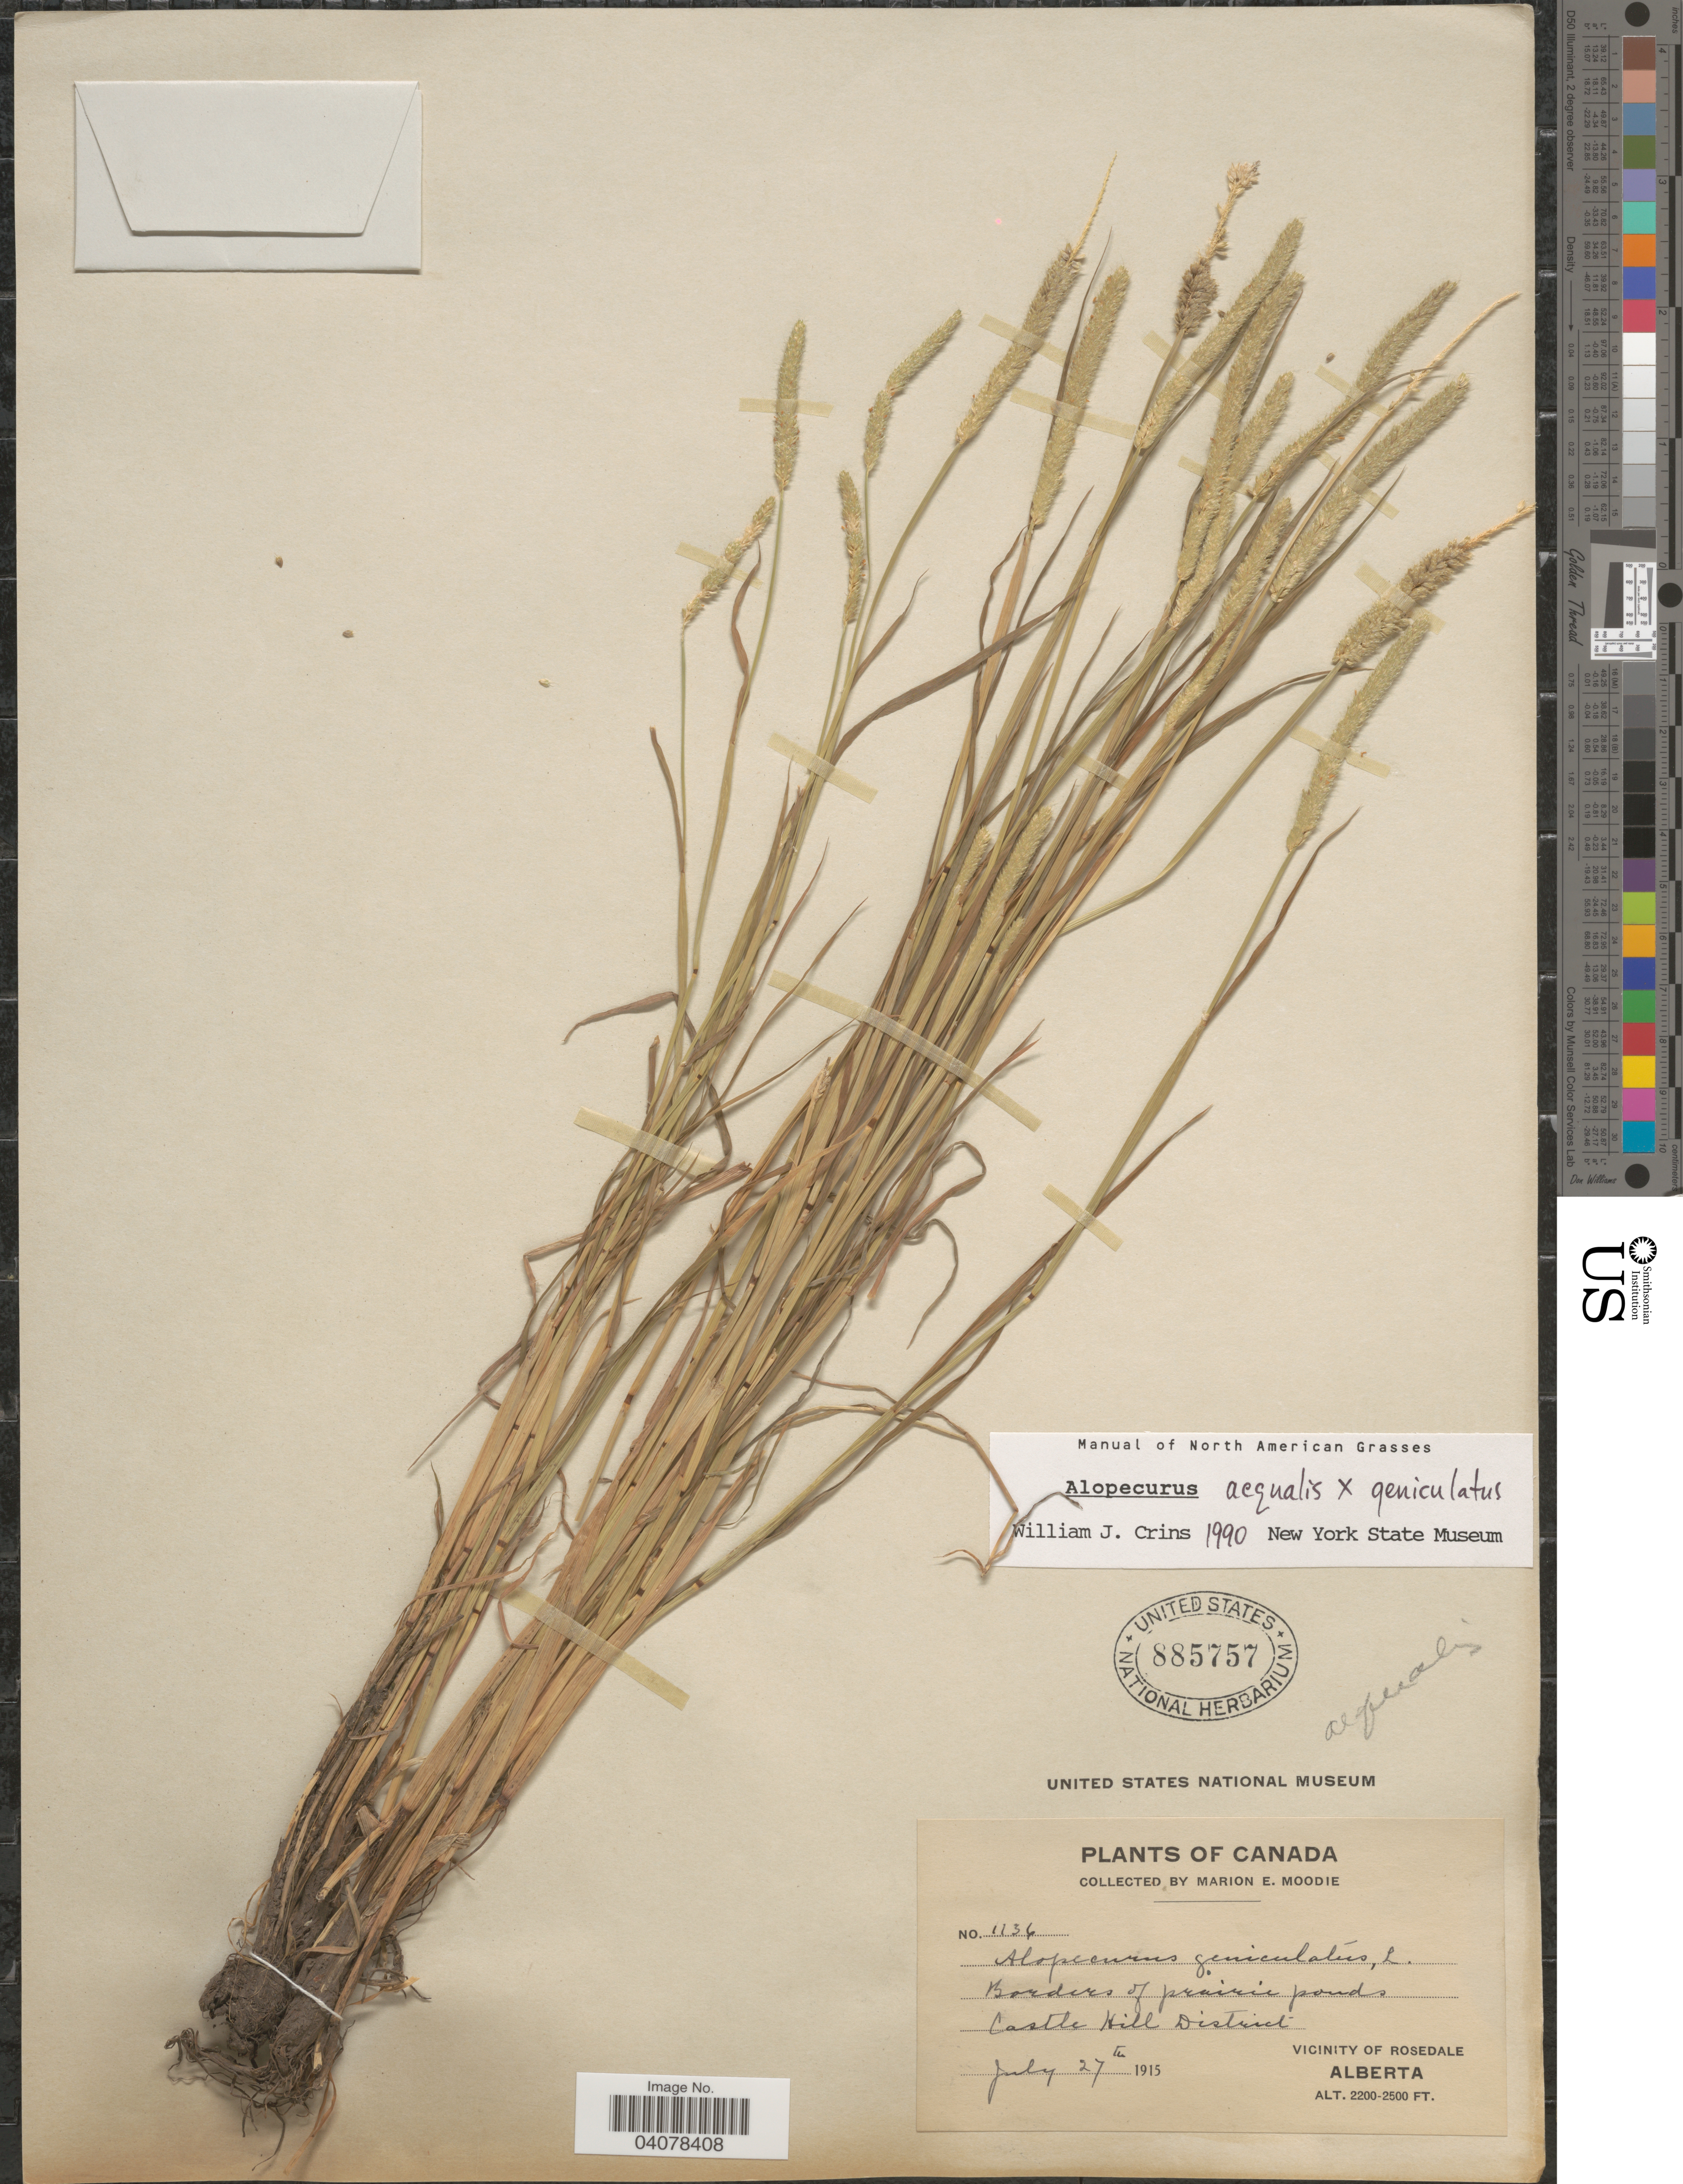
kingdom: Plantae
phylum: Tracheophyta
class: Liliopsida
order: Poales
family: Poaceae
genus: Alopecurus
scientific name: Alopecurus aequalis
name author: Sobol.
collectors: M. E. Moodie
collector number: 1136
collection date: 1915-07-27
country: Canada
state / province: Alberta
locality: Borders of prairie ponds, Castle Hill District. Vicinity of Rosedale.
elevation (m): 671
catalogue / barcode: US 885757